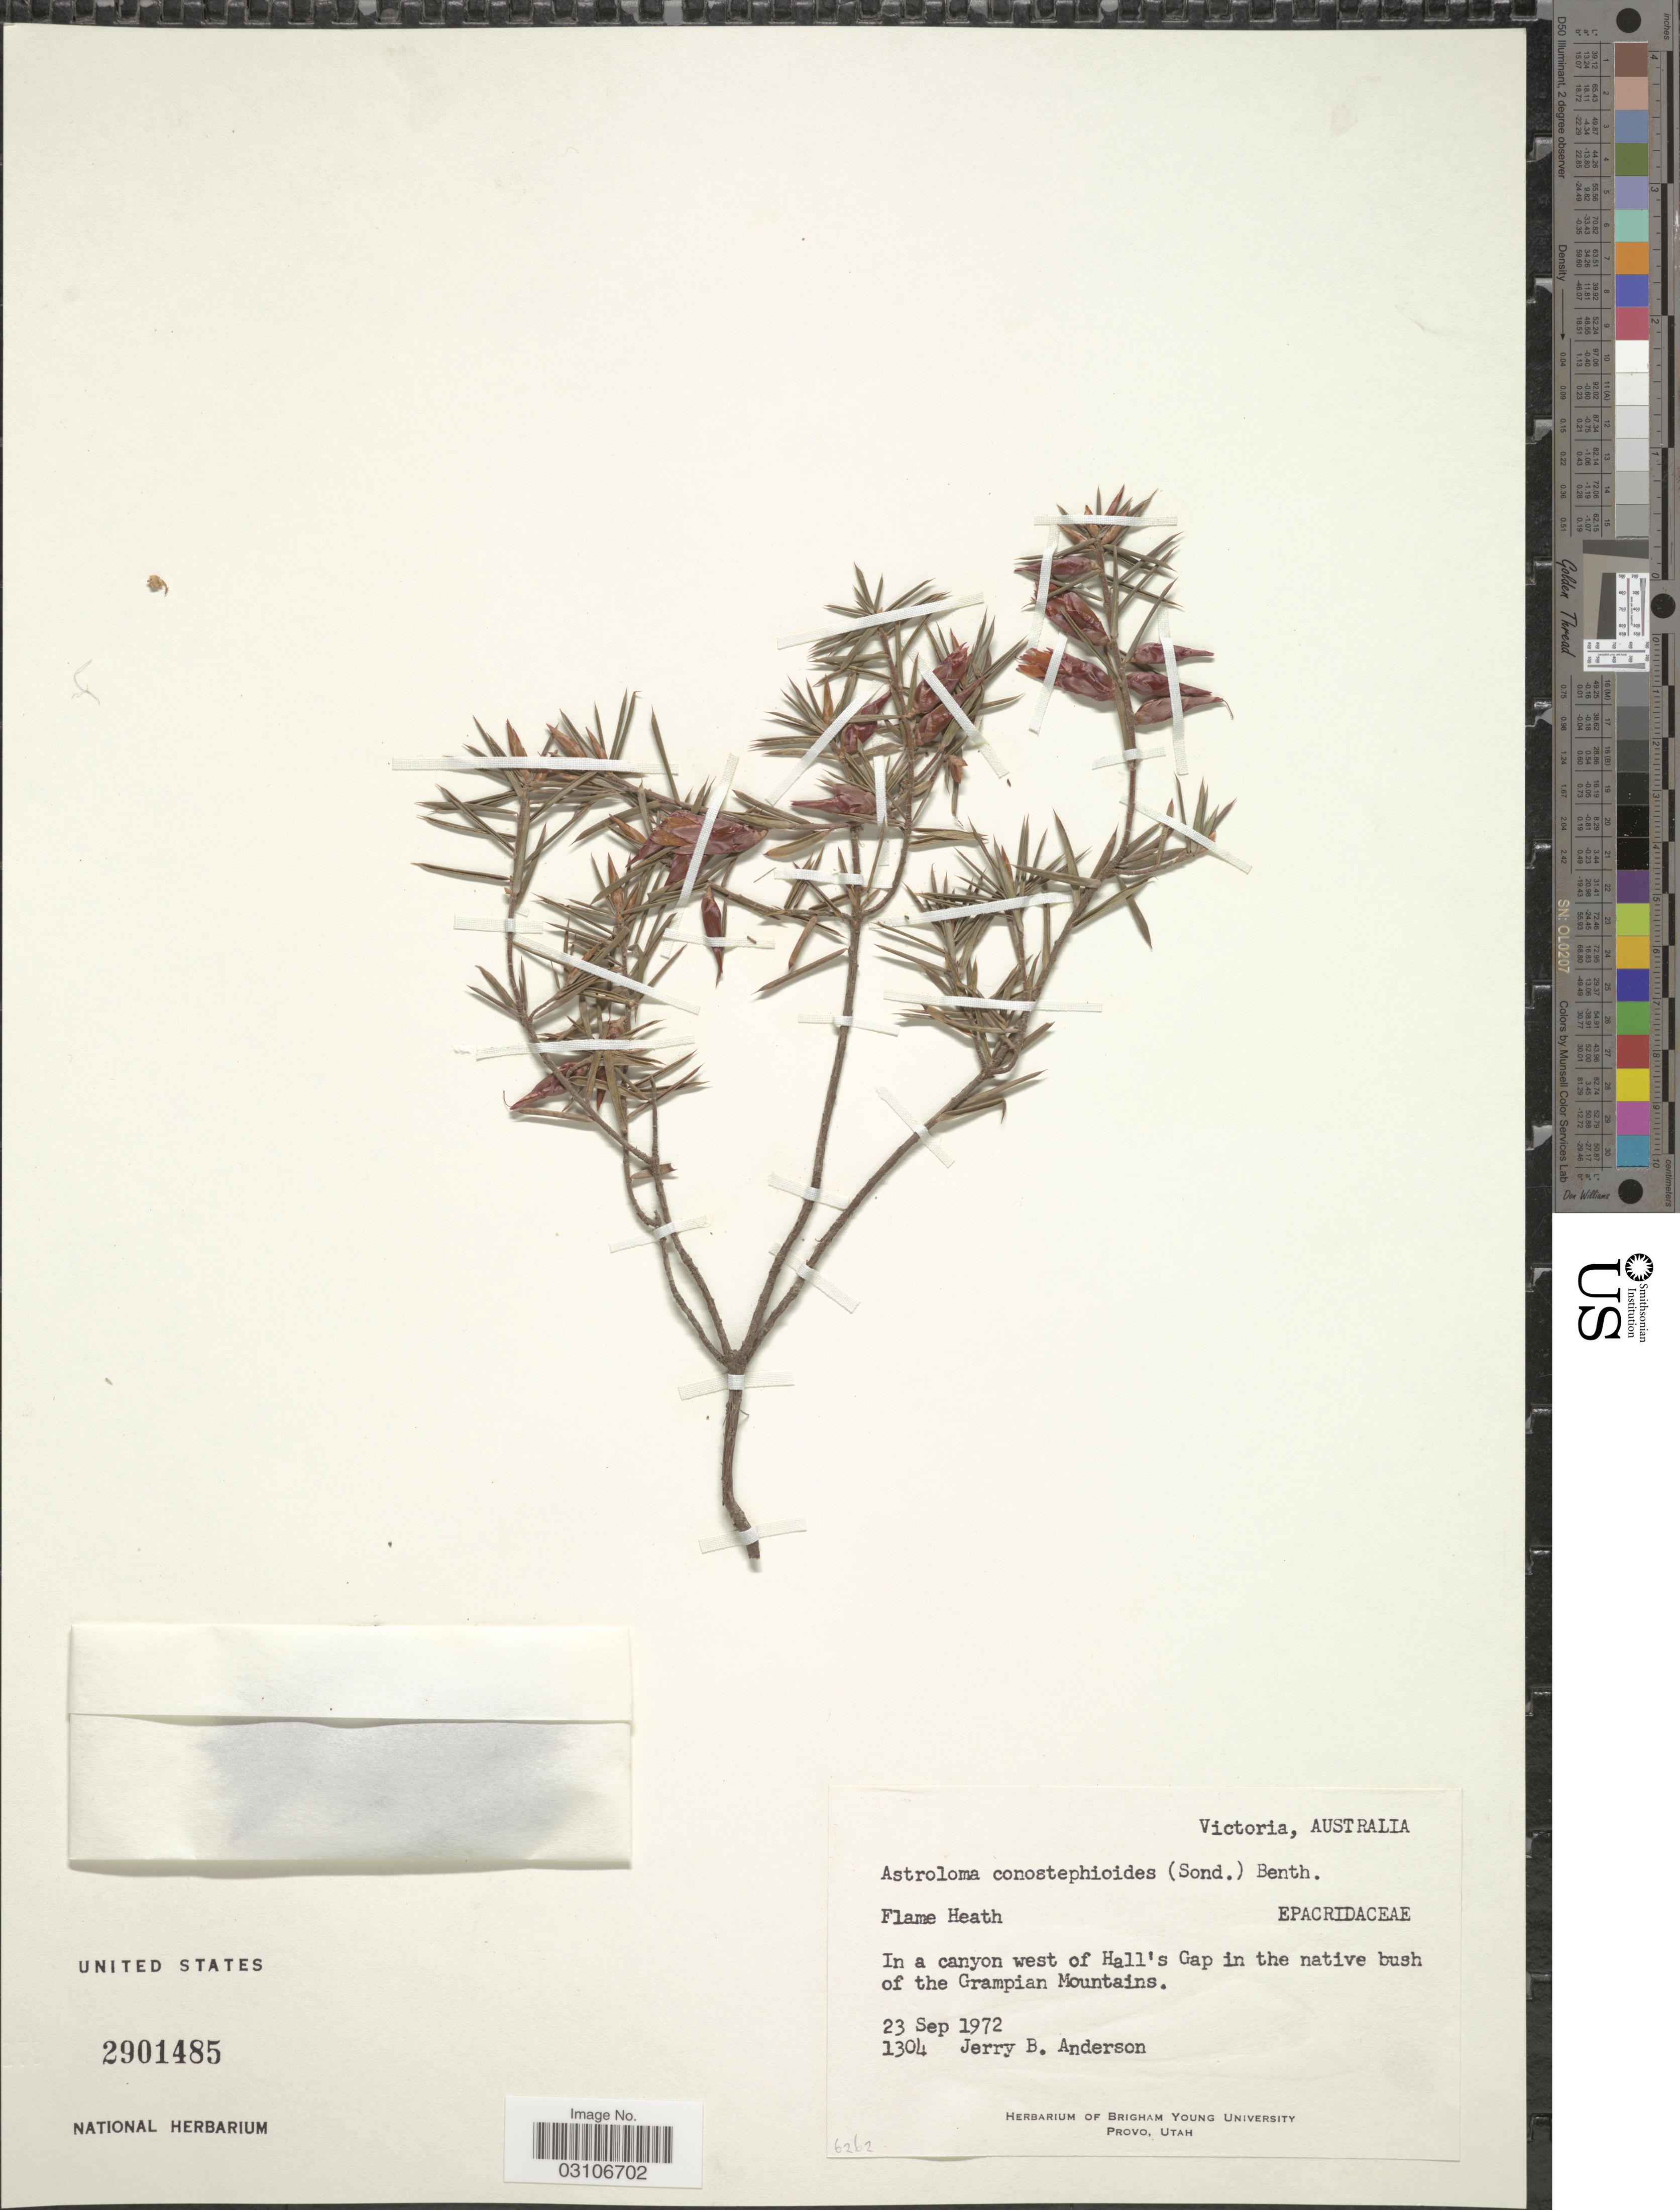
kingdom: Plantae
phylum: Tracheophyta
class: Magnoliopsida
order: Ericales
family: Ericaceae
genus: Astroloma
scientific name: Astroloma conostephioides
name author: F. Muell. ex Benth.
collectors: J. B. Anderson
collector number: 1304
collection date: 1972-09-23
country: Australia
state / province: Victoria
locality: Victoria. Flame Heath. In a canyon west of Hall's Gap in the native bush of the Grampian Mountains.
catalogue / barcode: US 2901485